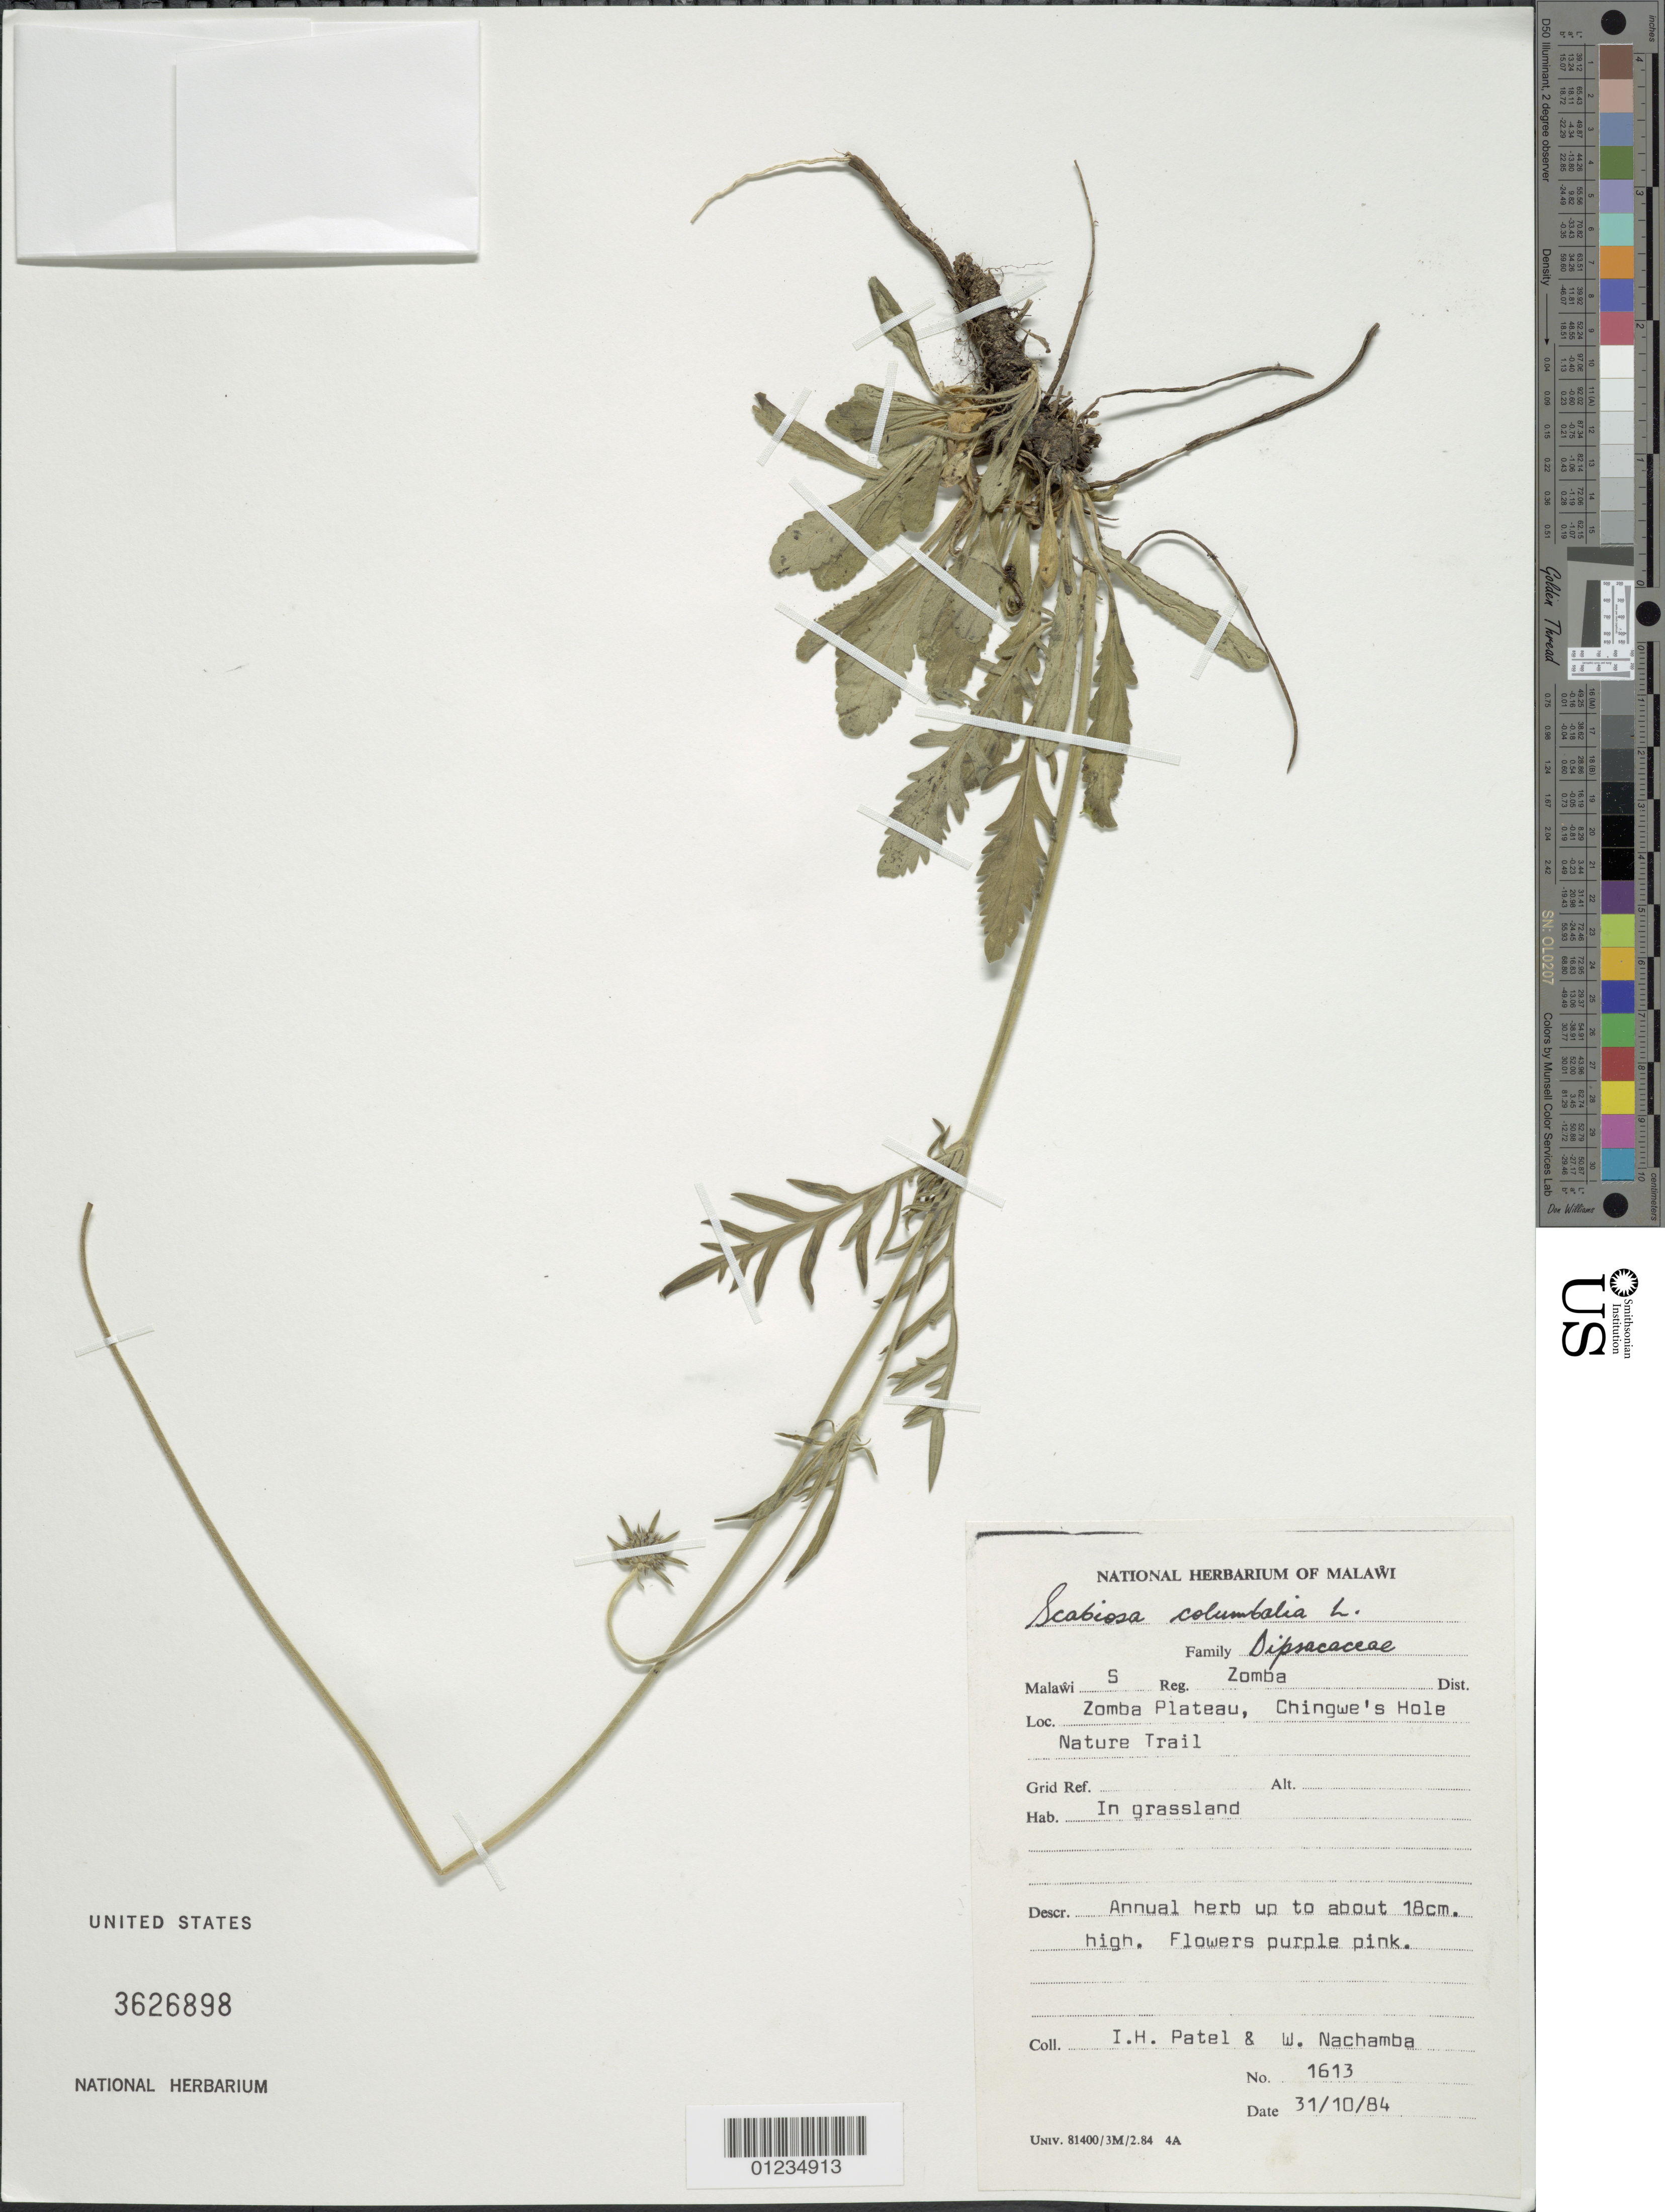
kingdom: Plantae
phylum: Tracheophyta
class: Magnoliopsida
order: Dipsacales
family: Caprifoliaceae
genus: Scabiosa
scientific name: Scabiosa columbaria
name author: L.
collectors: I. Patel & W. Nachamba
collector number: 1613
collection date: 1984-10-31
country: Malawi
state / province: Southern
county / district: Zomba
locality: Zomba Plateau, Chingwe's Hole Nature Trail.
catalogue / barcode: US 3626898